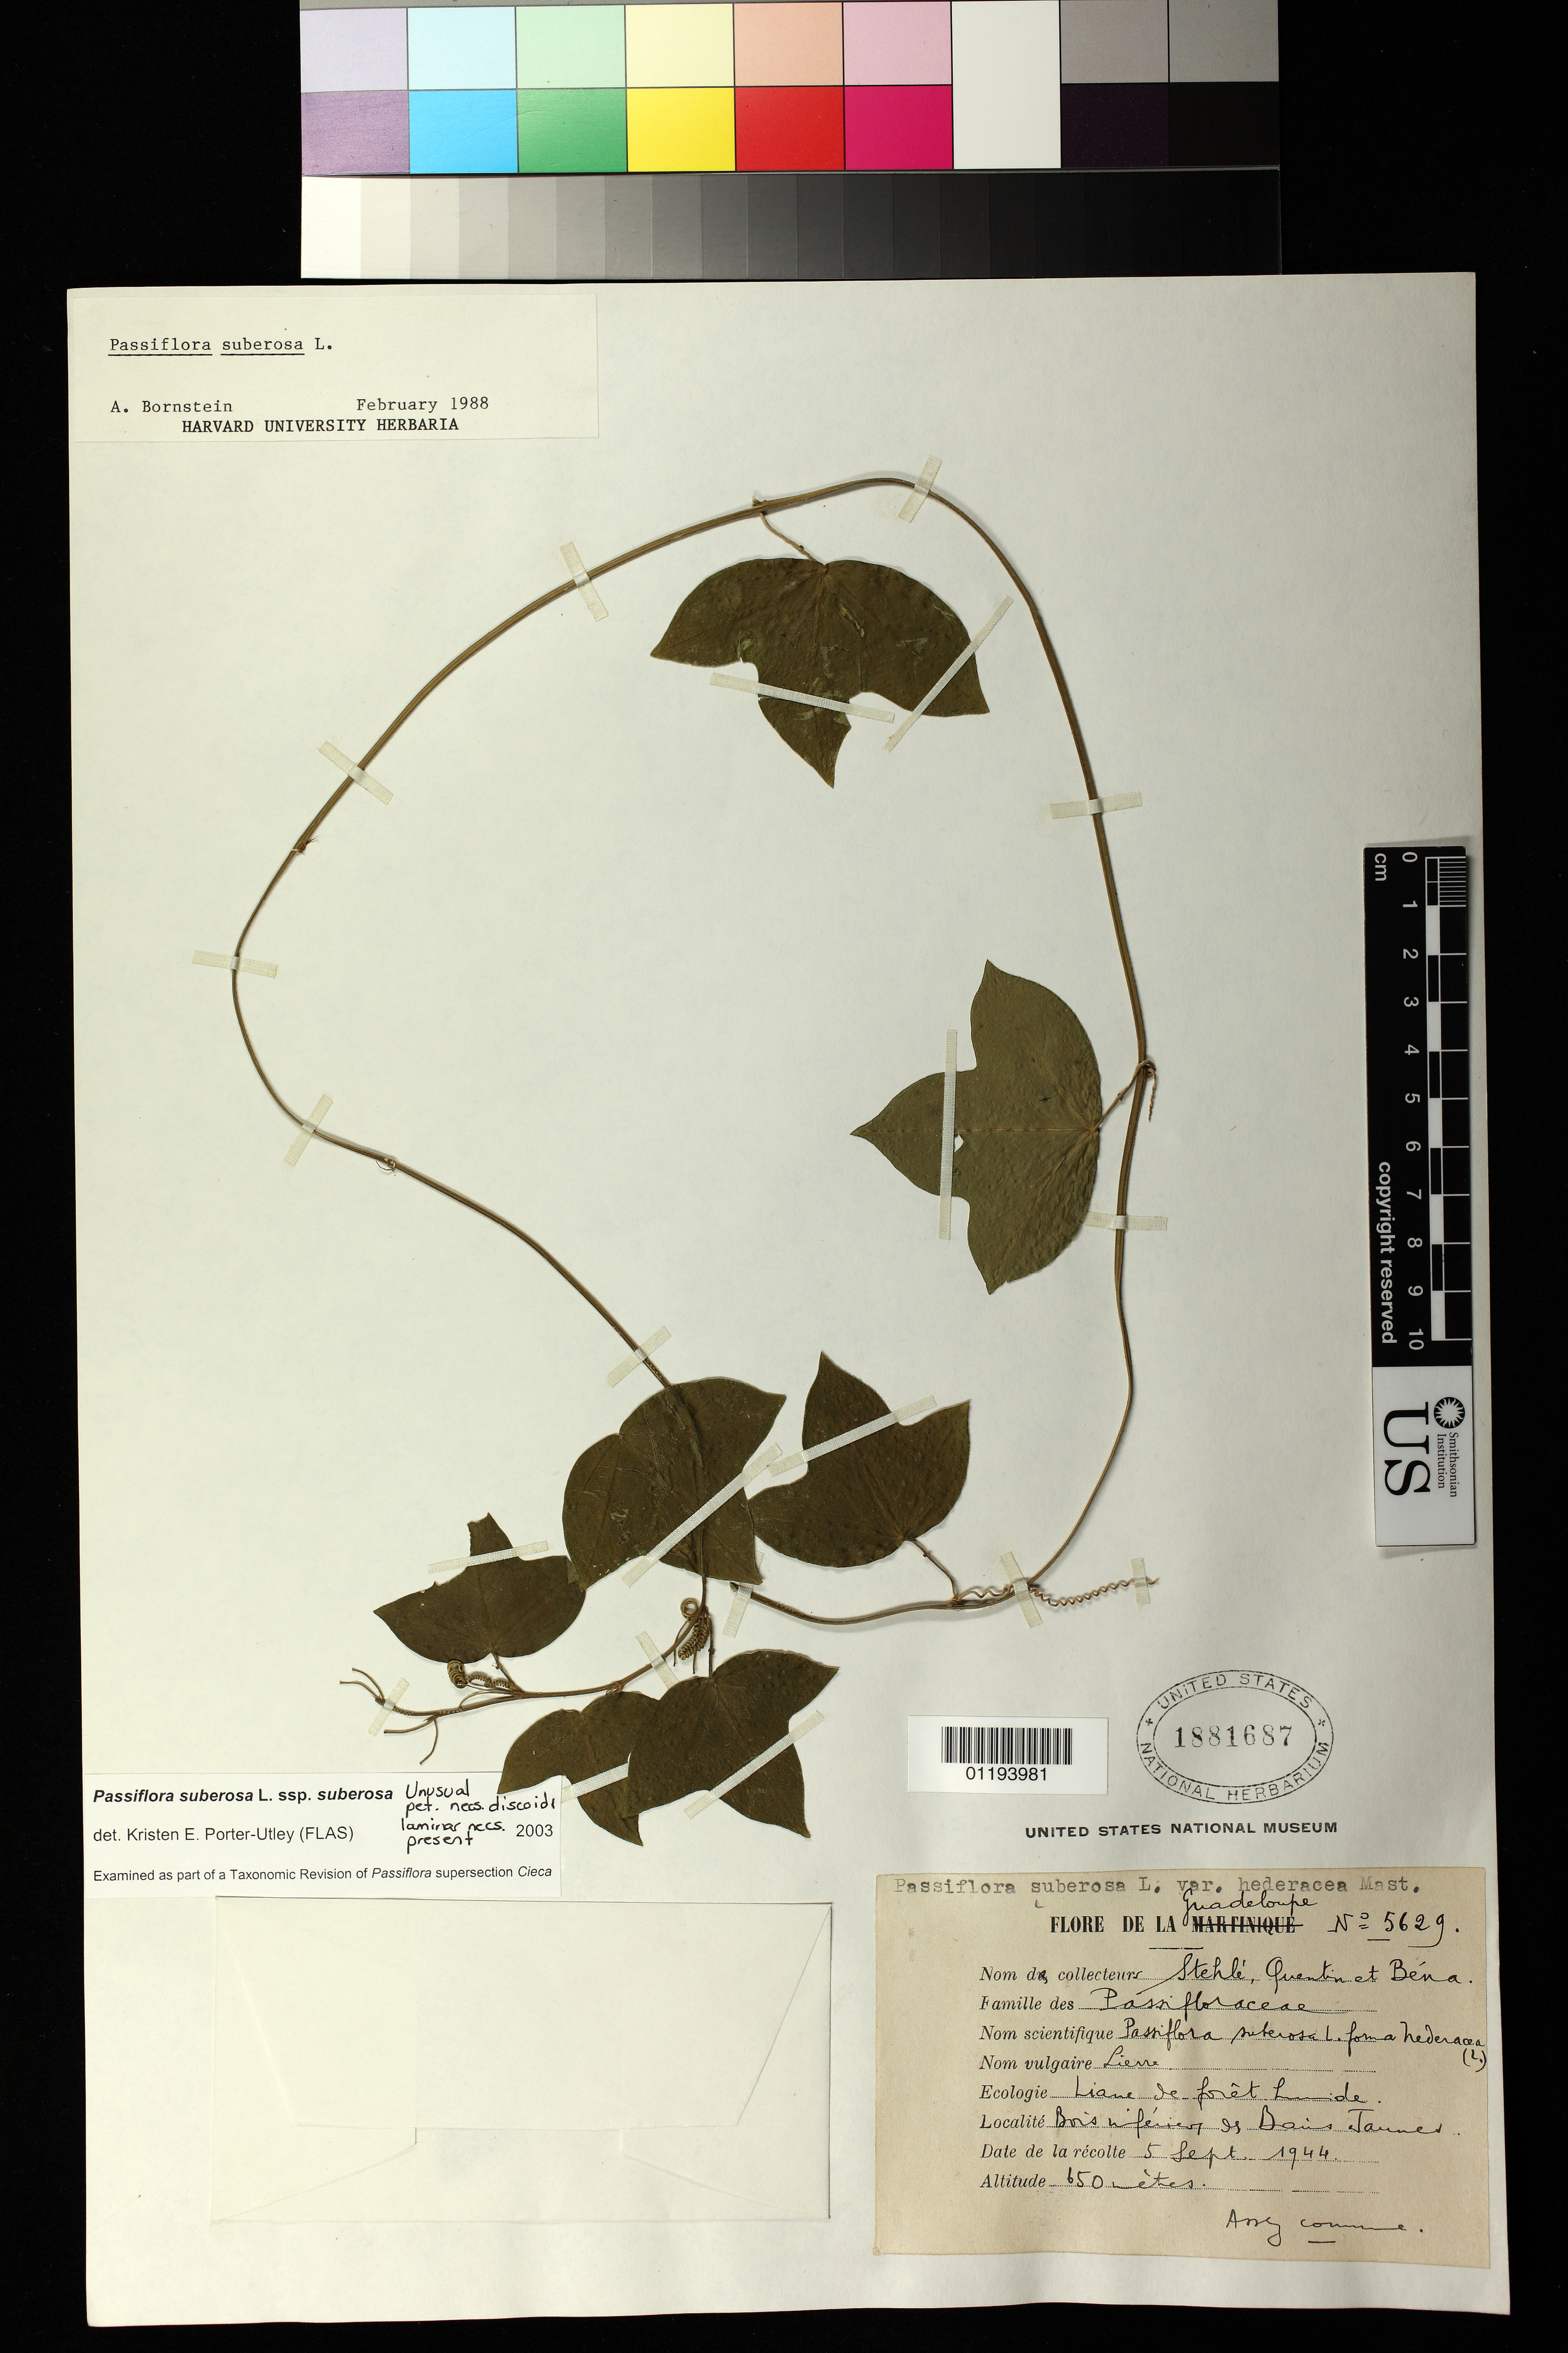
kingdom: Plantae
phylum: Tracheophyta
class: Magnoliopsida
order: Malpighiales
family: Passifloraceae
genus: Passiflora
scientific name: Passiflora suberosa subsp. suberosa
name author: L.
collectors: H. Stehlé & B. Stehlé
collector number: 5629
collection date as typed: Sep 5 1944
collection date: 1944-09-05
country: Guadeloupe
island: Basse Terre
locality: Bains Jaunes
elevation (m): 650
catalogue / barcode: US 1881687